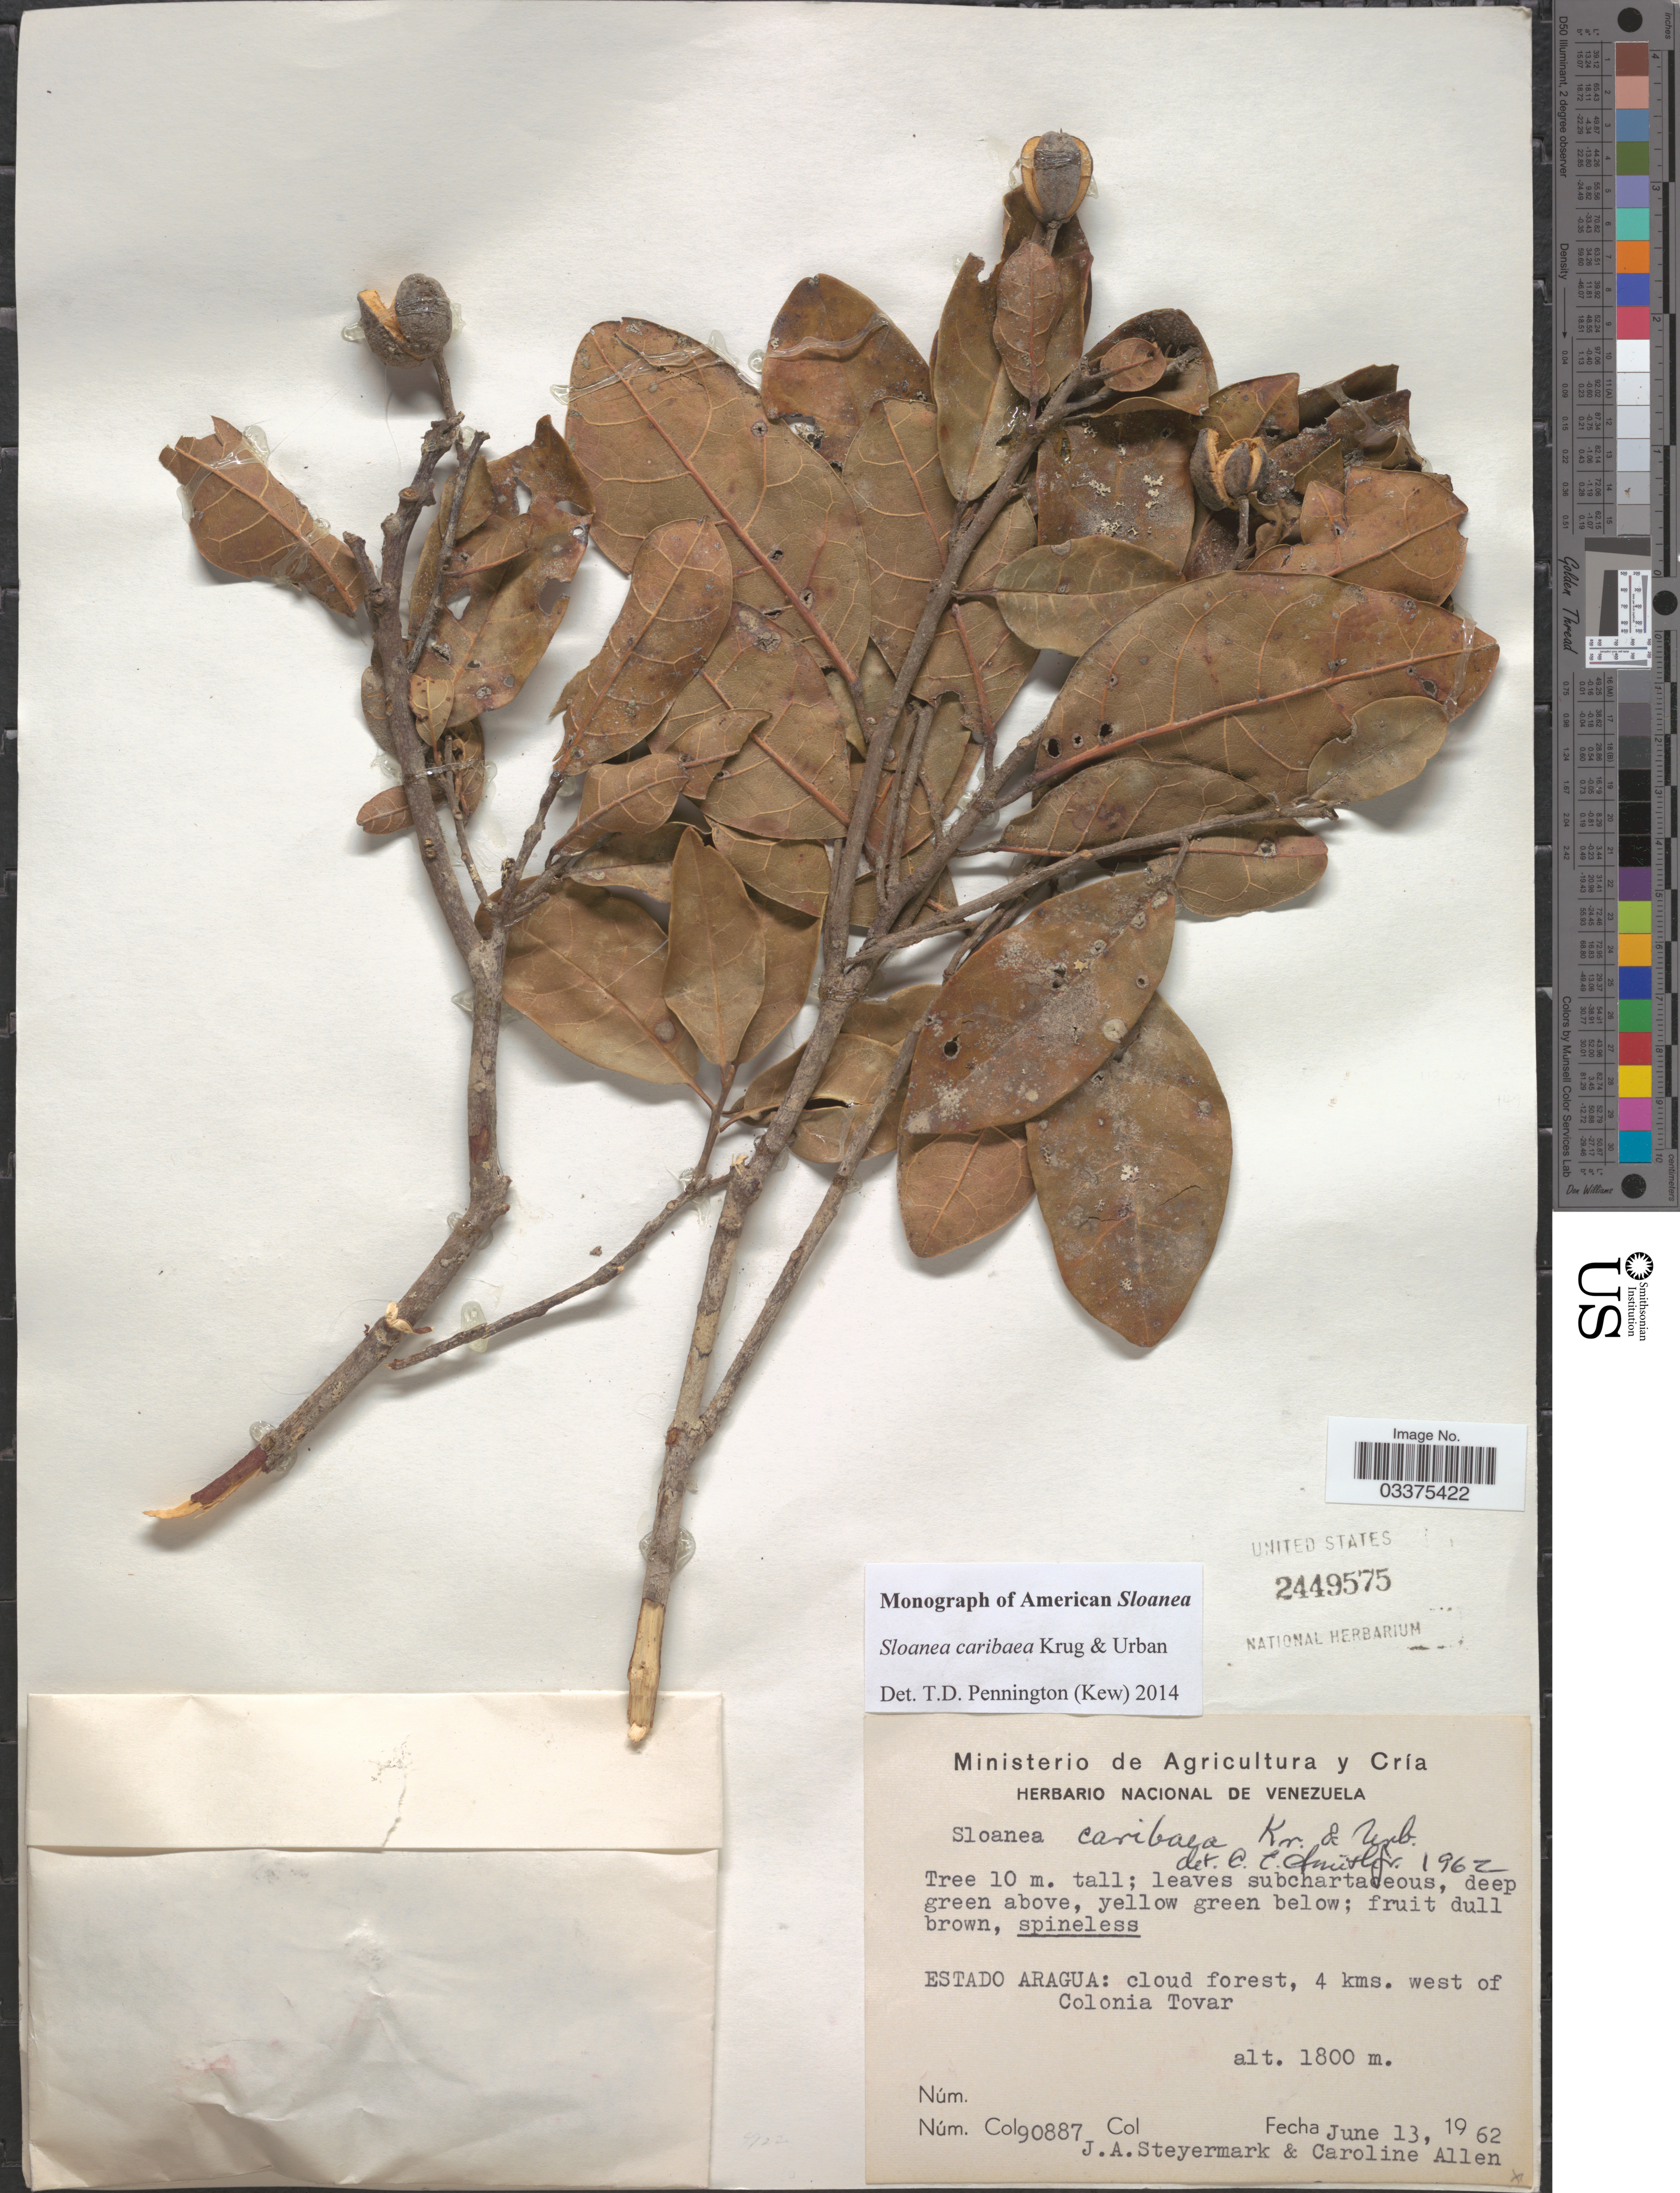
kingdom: Plantae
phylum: Tracheophyta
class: Magnoliopsida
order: Oxalidales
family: Elaeocarpaceae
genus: Sloanea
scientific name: Sloanea caribaea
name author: Krug & Urb. in Duss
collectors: J. Steyermark & C. K. Allen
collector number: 90887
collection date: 1962-06-13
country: Venezuela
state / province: Aragua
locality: Cloud forest, 4 kms. west of Colonia Tovar.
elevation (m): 1800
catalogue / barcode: US 2449575